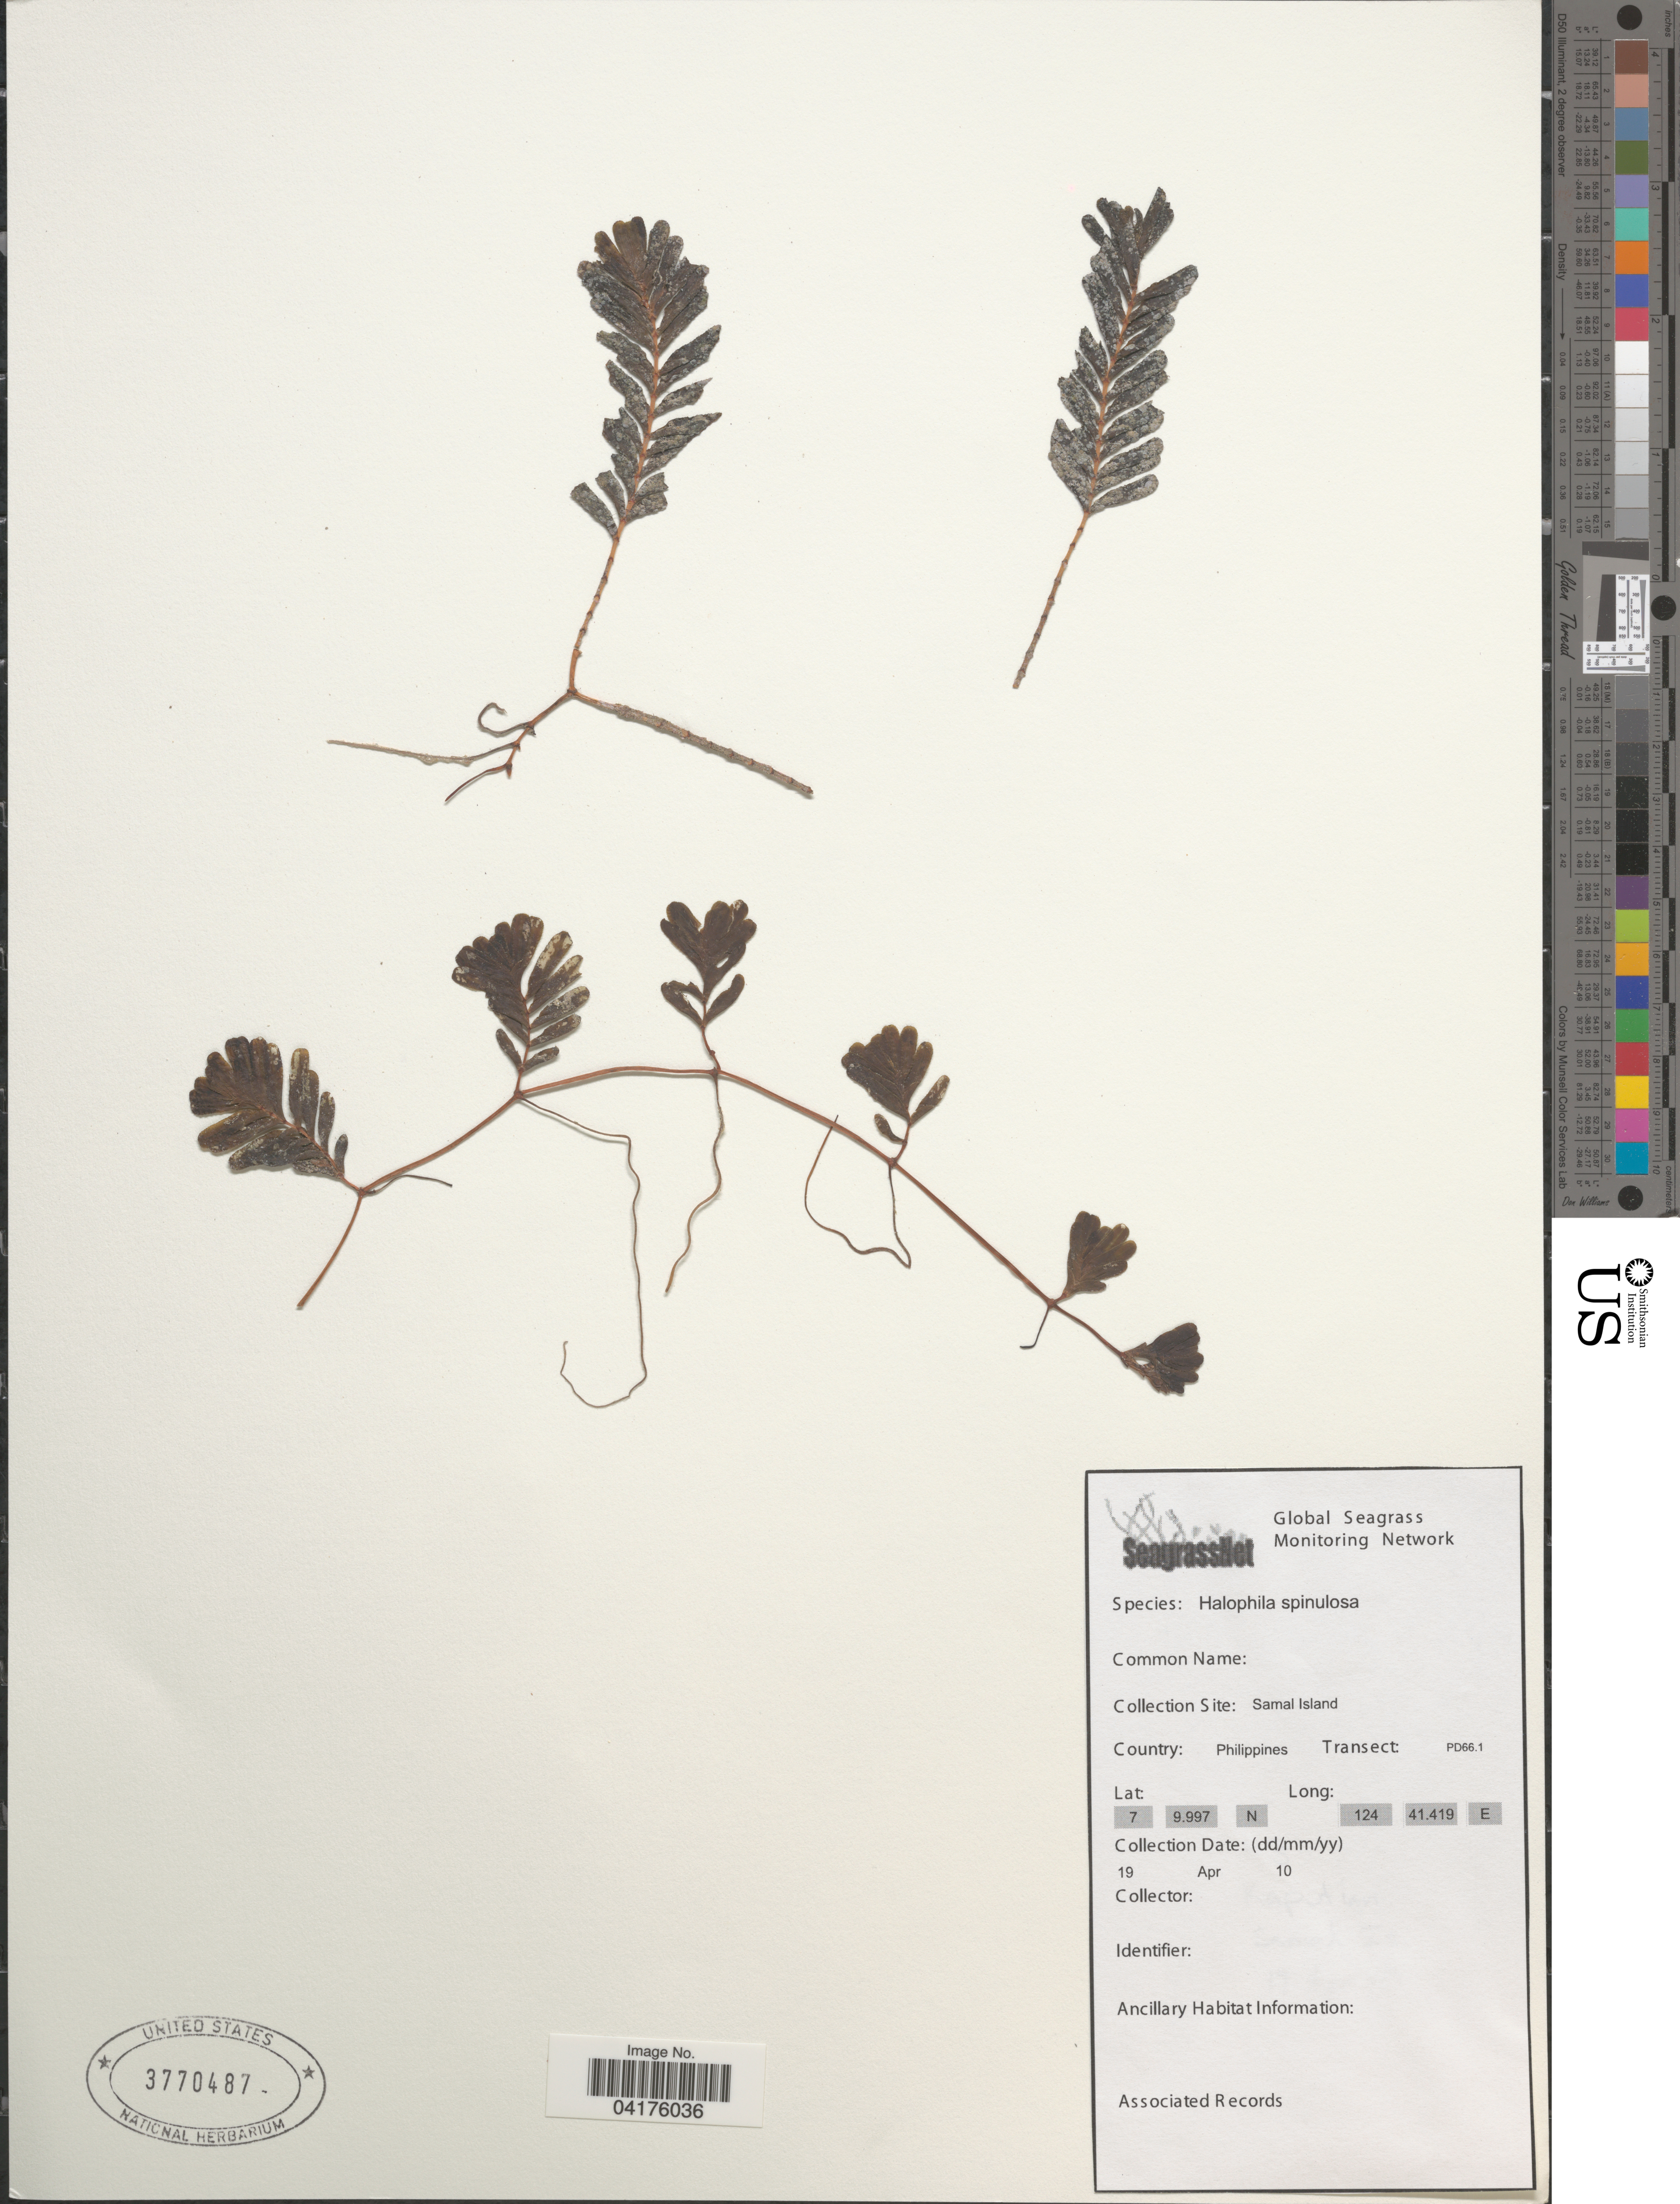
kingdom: Plantae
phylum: Tracheophyta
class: Liliopsida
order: Alismatales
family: Hydrocharitaceae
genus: Halophila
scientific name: Halophila spinulosa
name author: (R. Br.) Asch.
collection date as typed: Transcribed d/m/y: 19/4/10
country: Philippines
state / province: Davao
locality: Samal Island. PD66.1.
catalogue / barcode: US 3770487